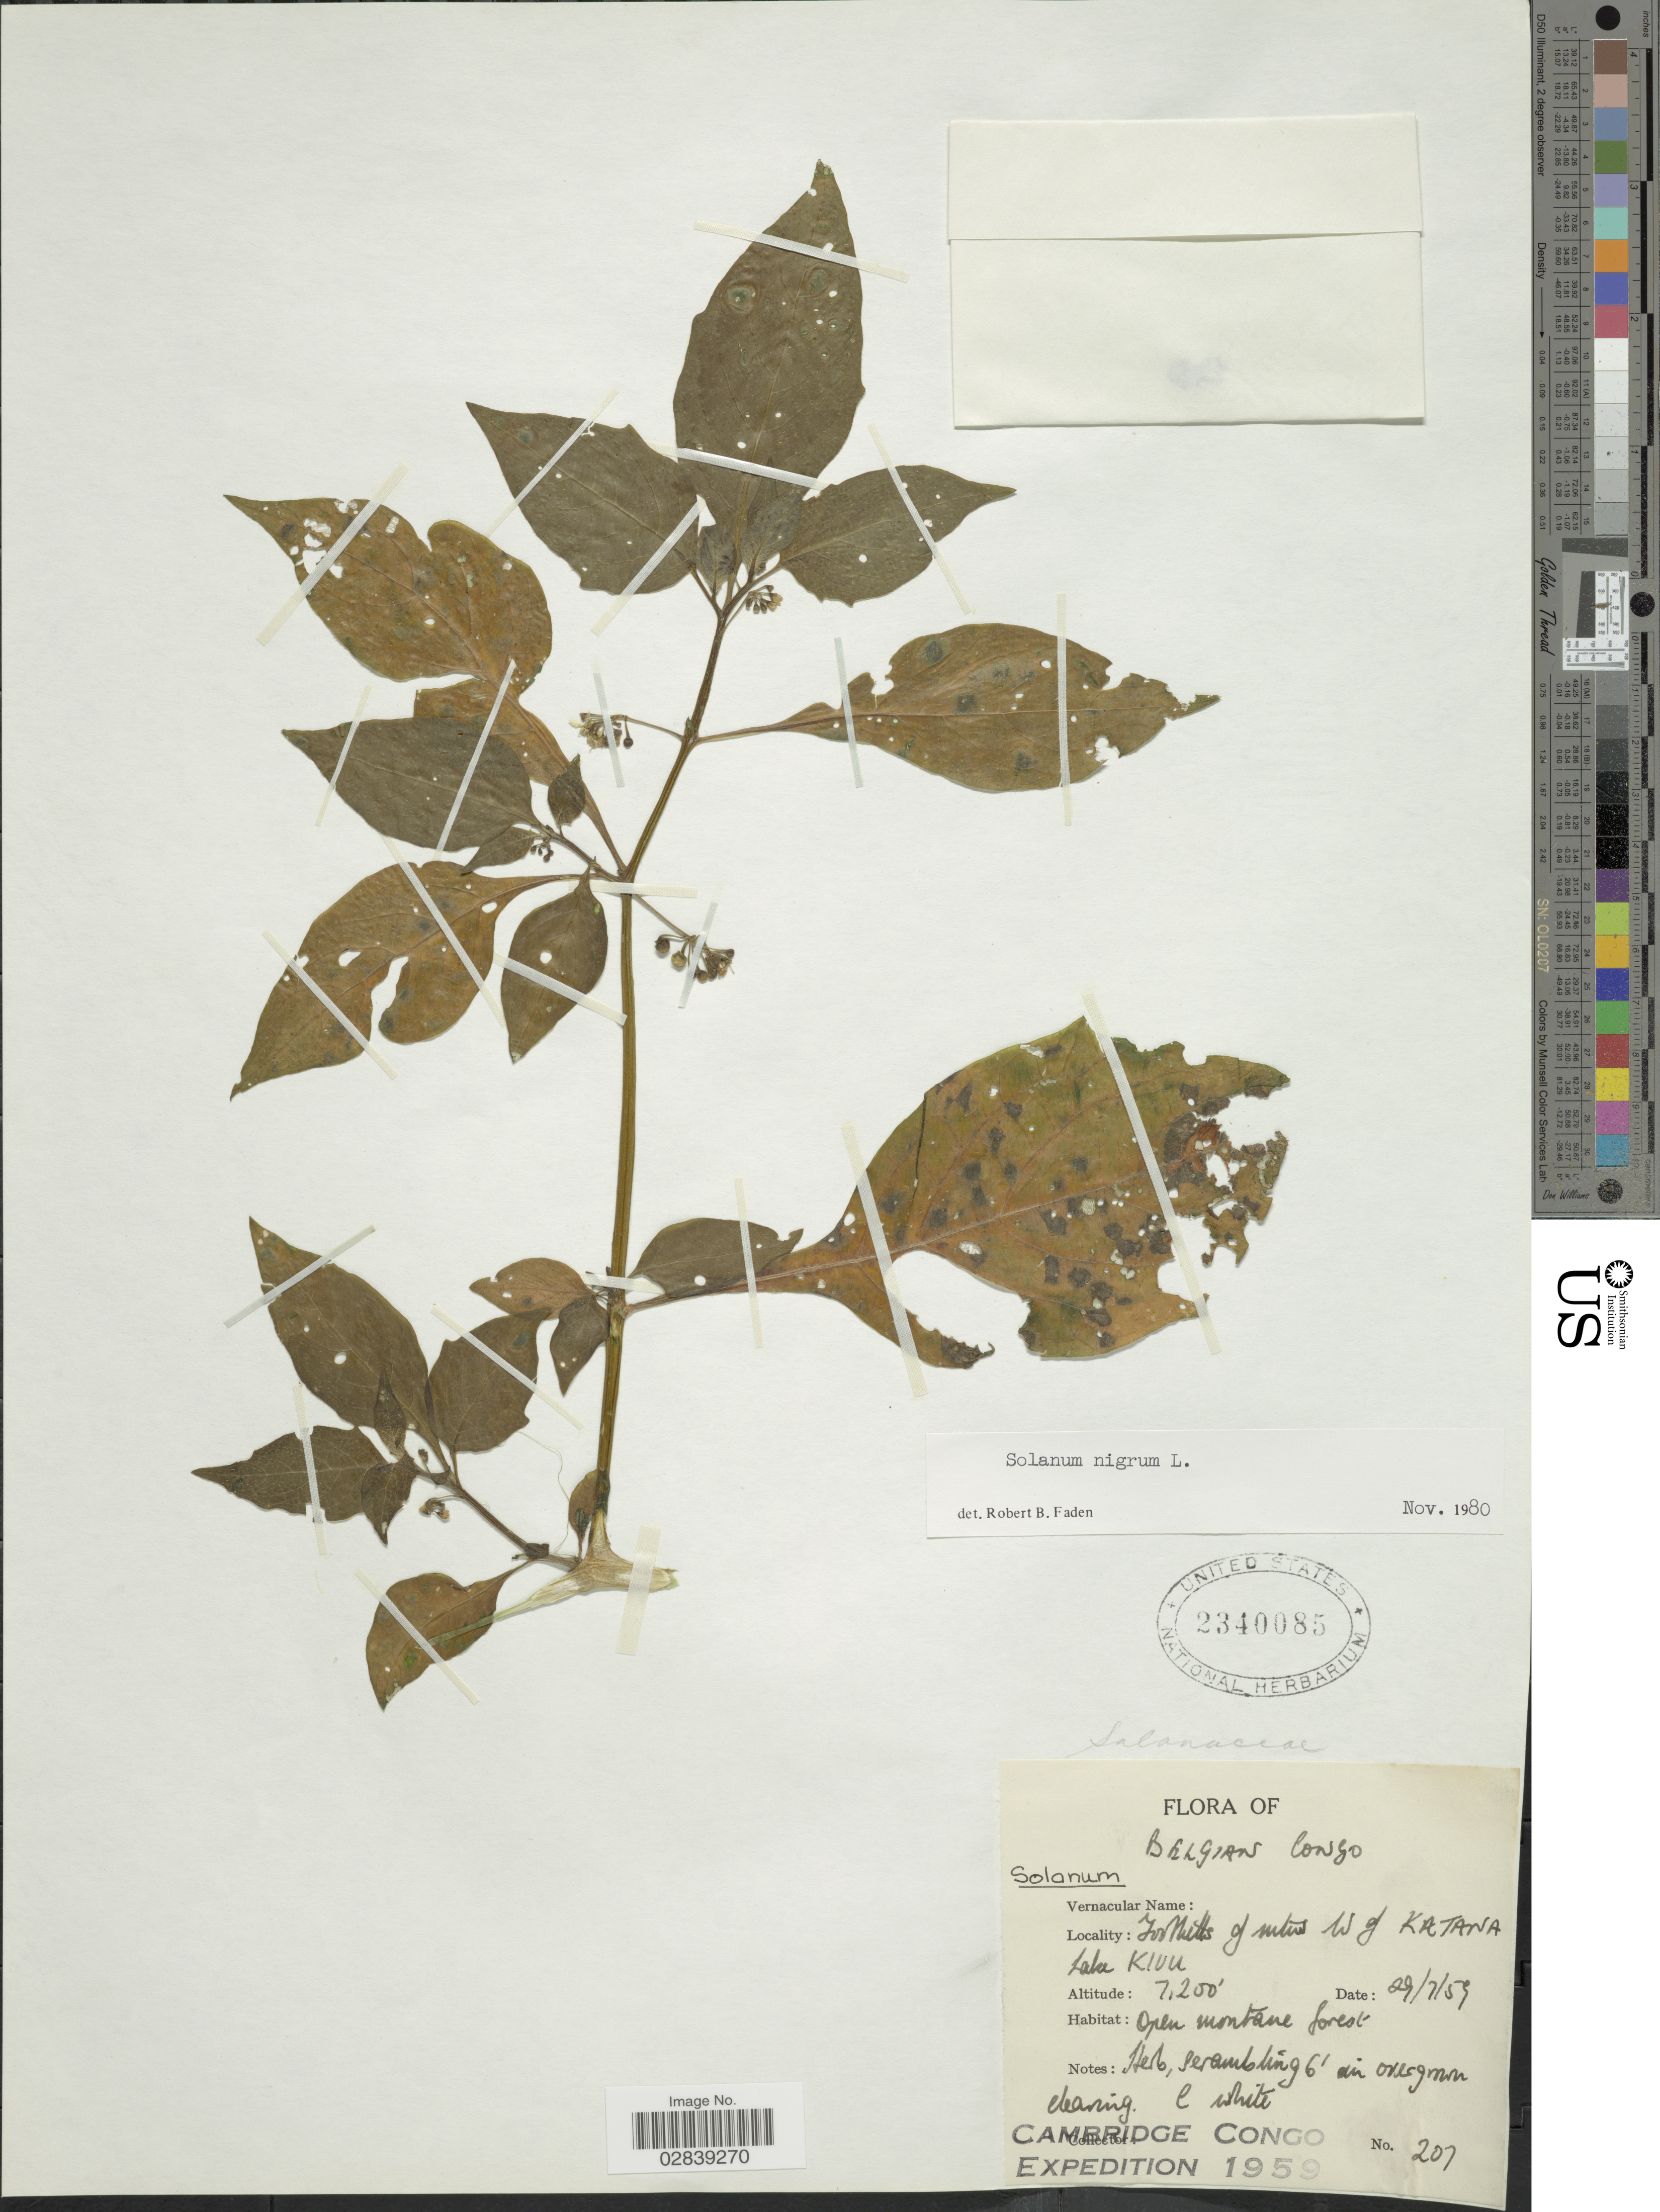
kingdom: Plantae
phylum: Tracheophyta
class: Magnoliopsida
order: Solanales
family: Solanaceae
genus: Solanum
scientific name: Solanum nigrum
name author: L.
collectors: Cambridge Congo Expedition 1959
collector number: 207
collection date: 1959-07-29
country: Congo, Democratic Republic of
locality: Belgian Congo, Foothills of mtns W of Katana, Lake Kivu.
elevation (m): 2195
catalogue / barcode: US 2340085